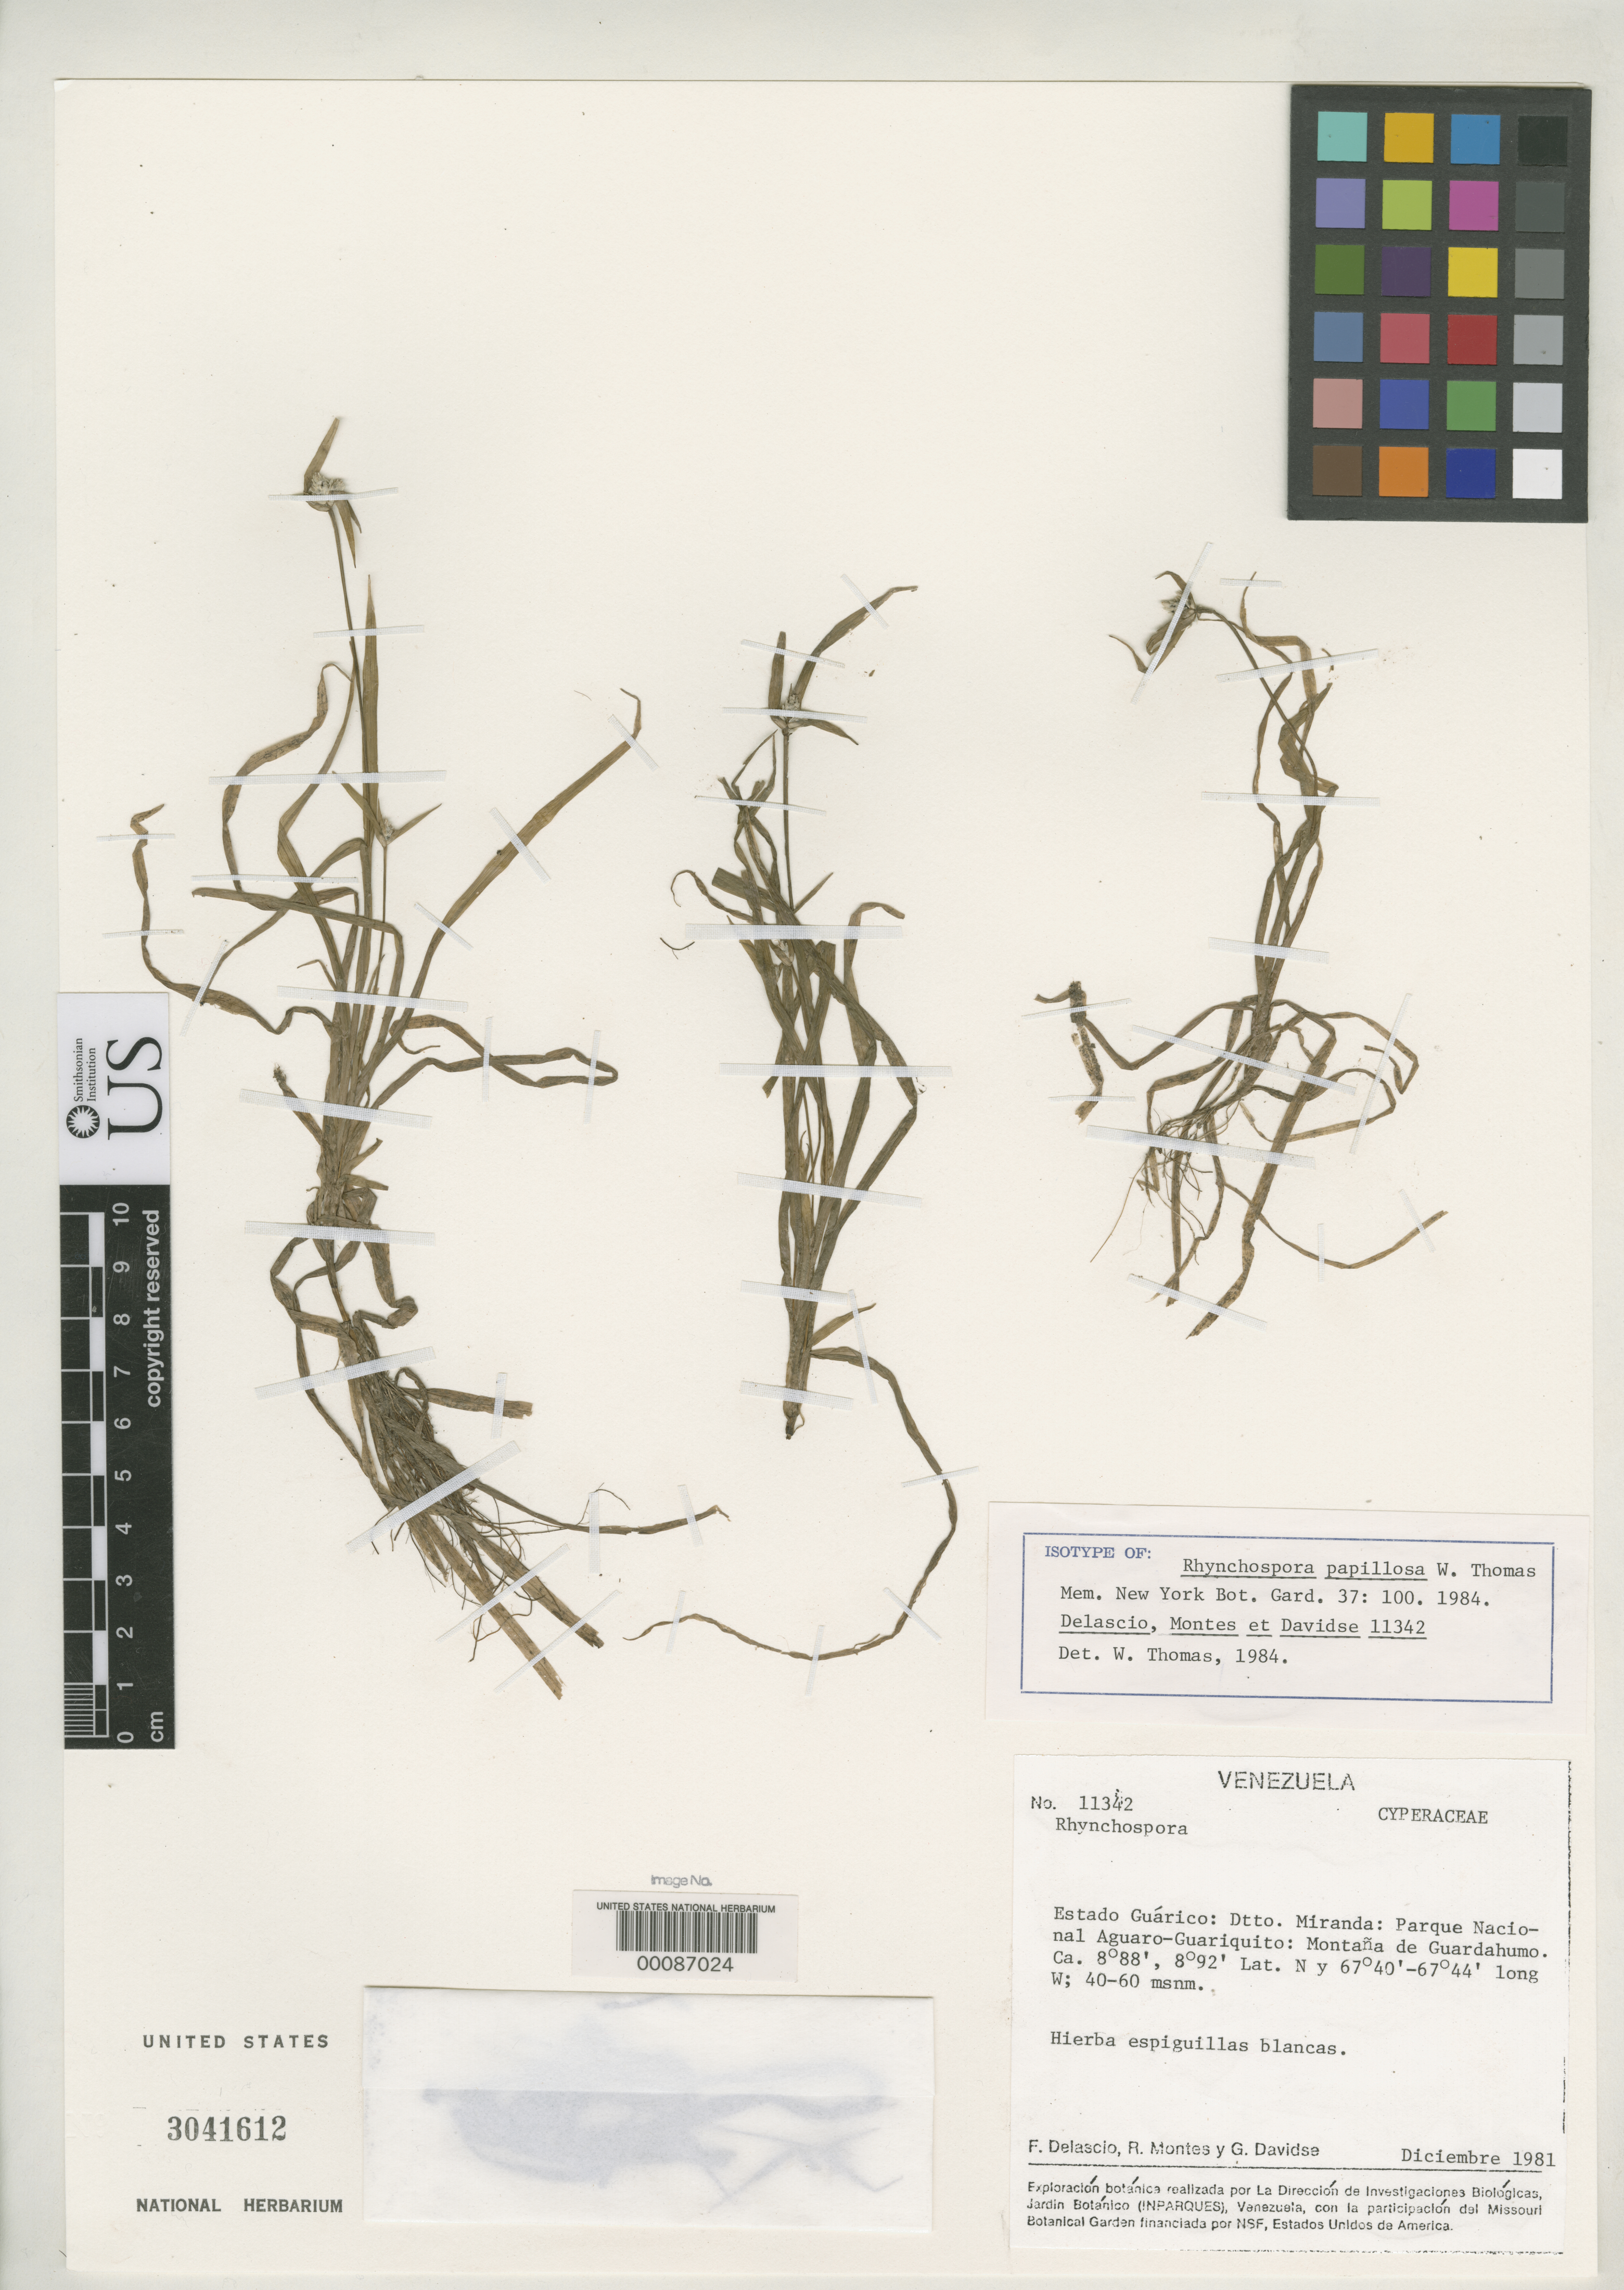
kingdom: Plantae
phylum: Tracheophyta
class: Liliopsida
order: Poales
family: Cyperaceae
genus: Rhynchospora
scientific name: Rhynchospora papillosa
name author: W.W. Thomas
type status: Isotype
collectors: F. Delascio C.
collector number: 11342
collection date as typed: Dec 1981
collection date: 1981-12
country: Venezuela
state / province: Guárico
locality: Miranda, Parque Nacio Nalaguaro-Guariquito, montana de Guardahumo.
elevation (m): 40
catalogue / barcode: US 3041612